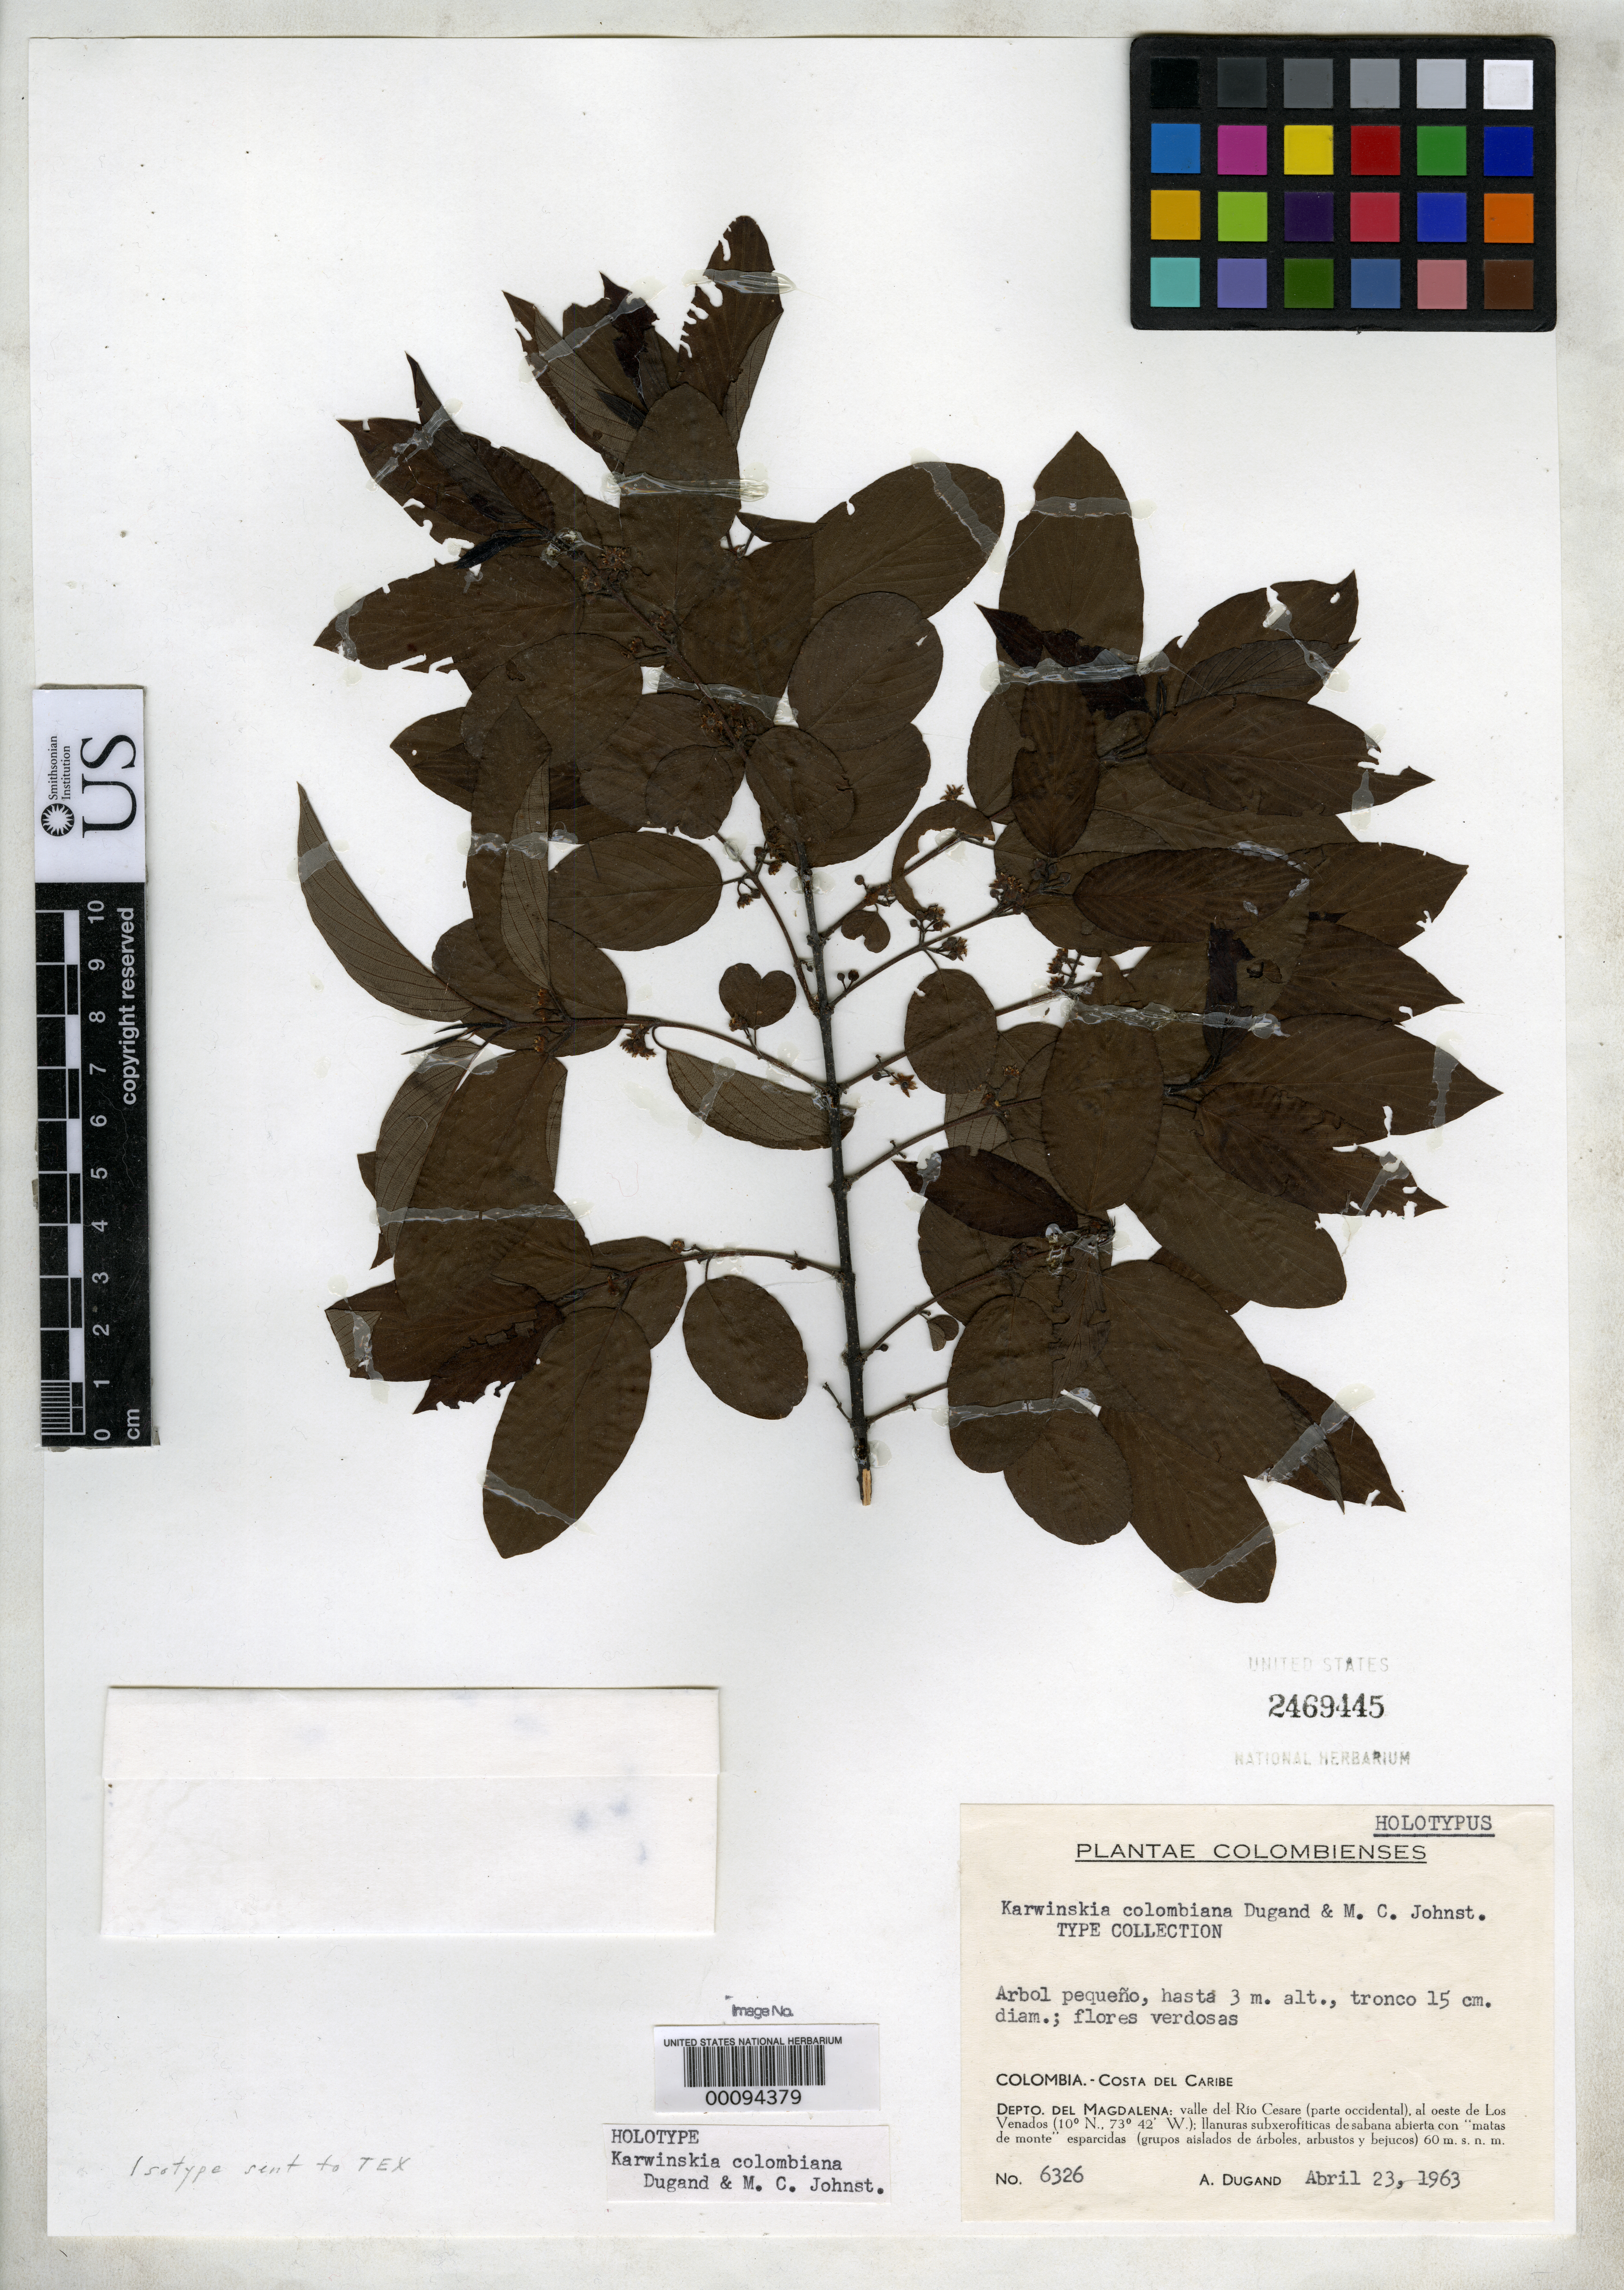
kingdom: Plantae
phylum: Tracheophyta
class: Magnoliopsida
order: Rosales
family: Rhamnaceae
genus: Karwinskia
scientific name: Karwinskia colombiana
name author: Dugand G. & M.C. Johnst.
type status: Holotype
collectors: A. Dugand G.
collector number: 6326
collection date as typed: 23 Apr 1963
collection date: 1963-04-23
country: Colombia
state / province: Magdalena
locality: Rio Cesare.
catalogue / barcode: US 2469445